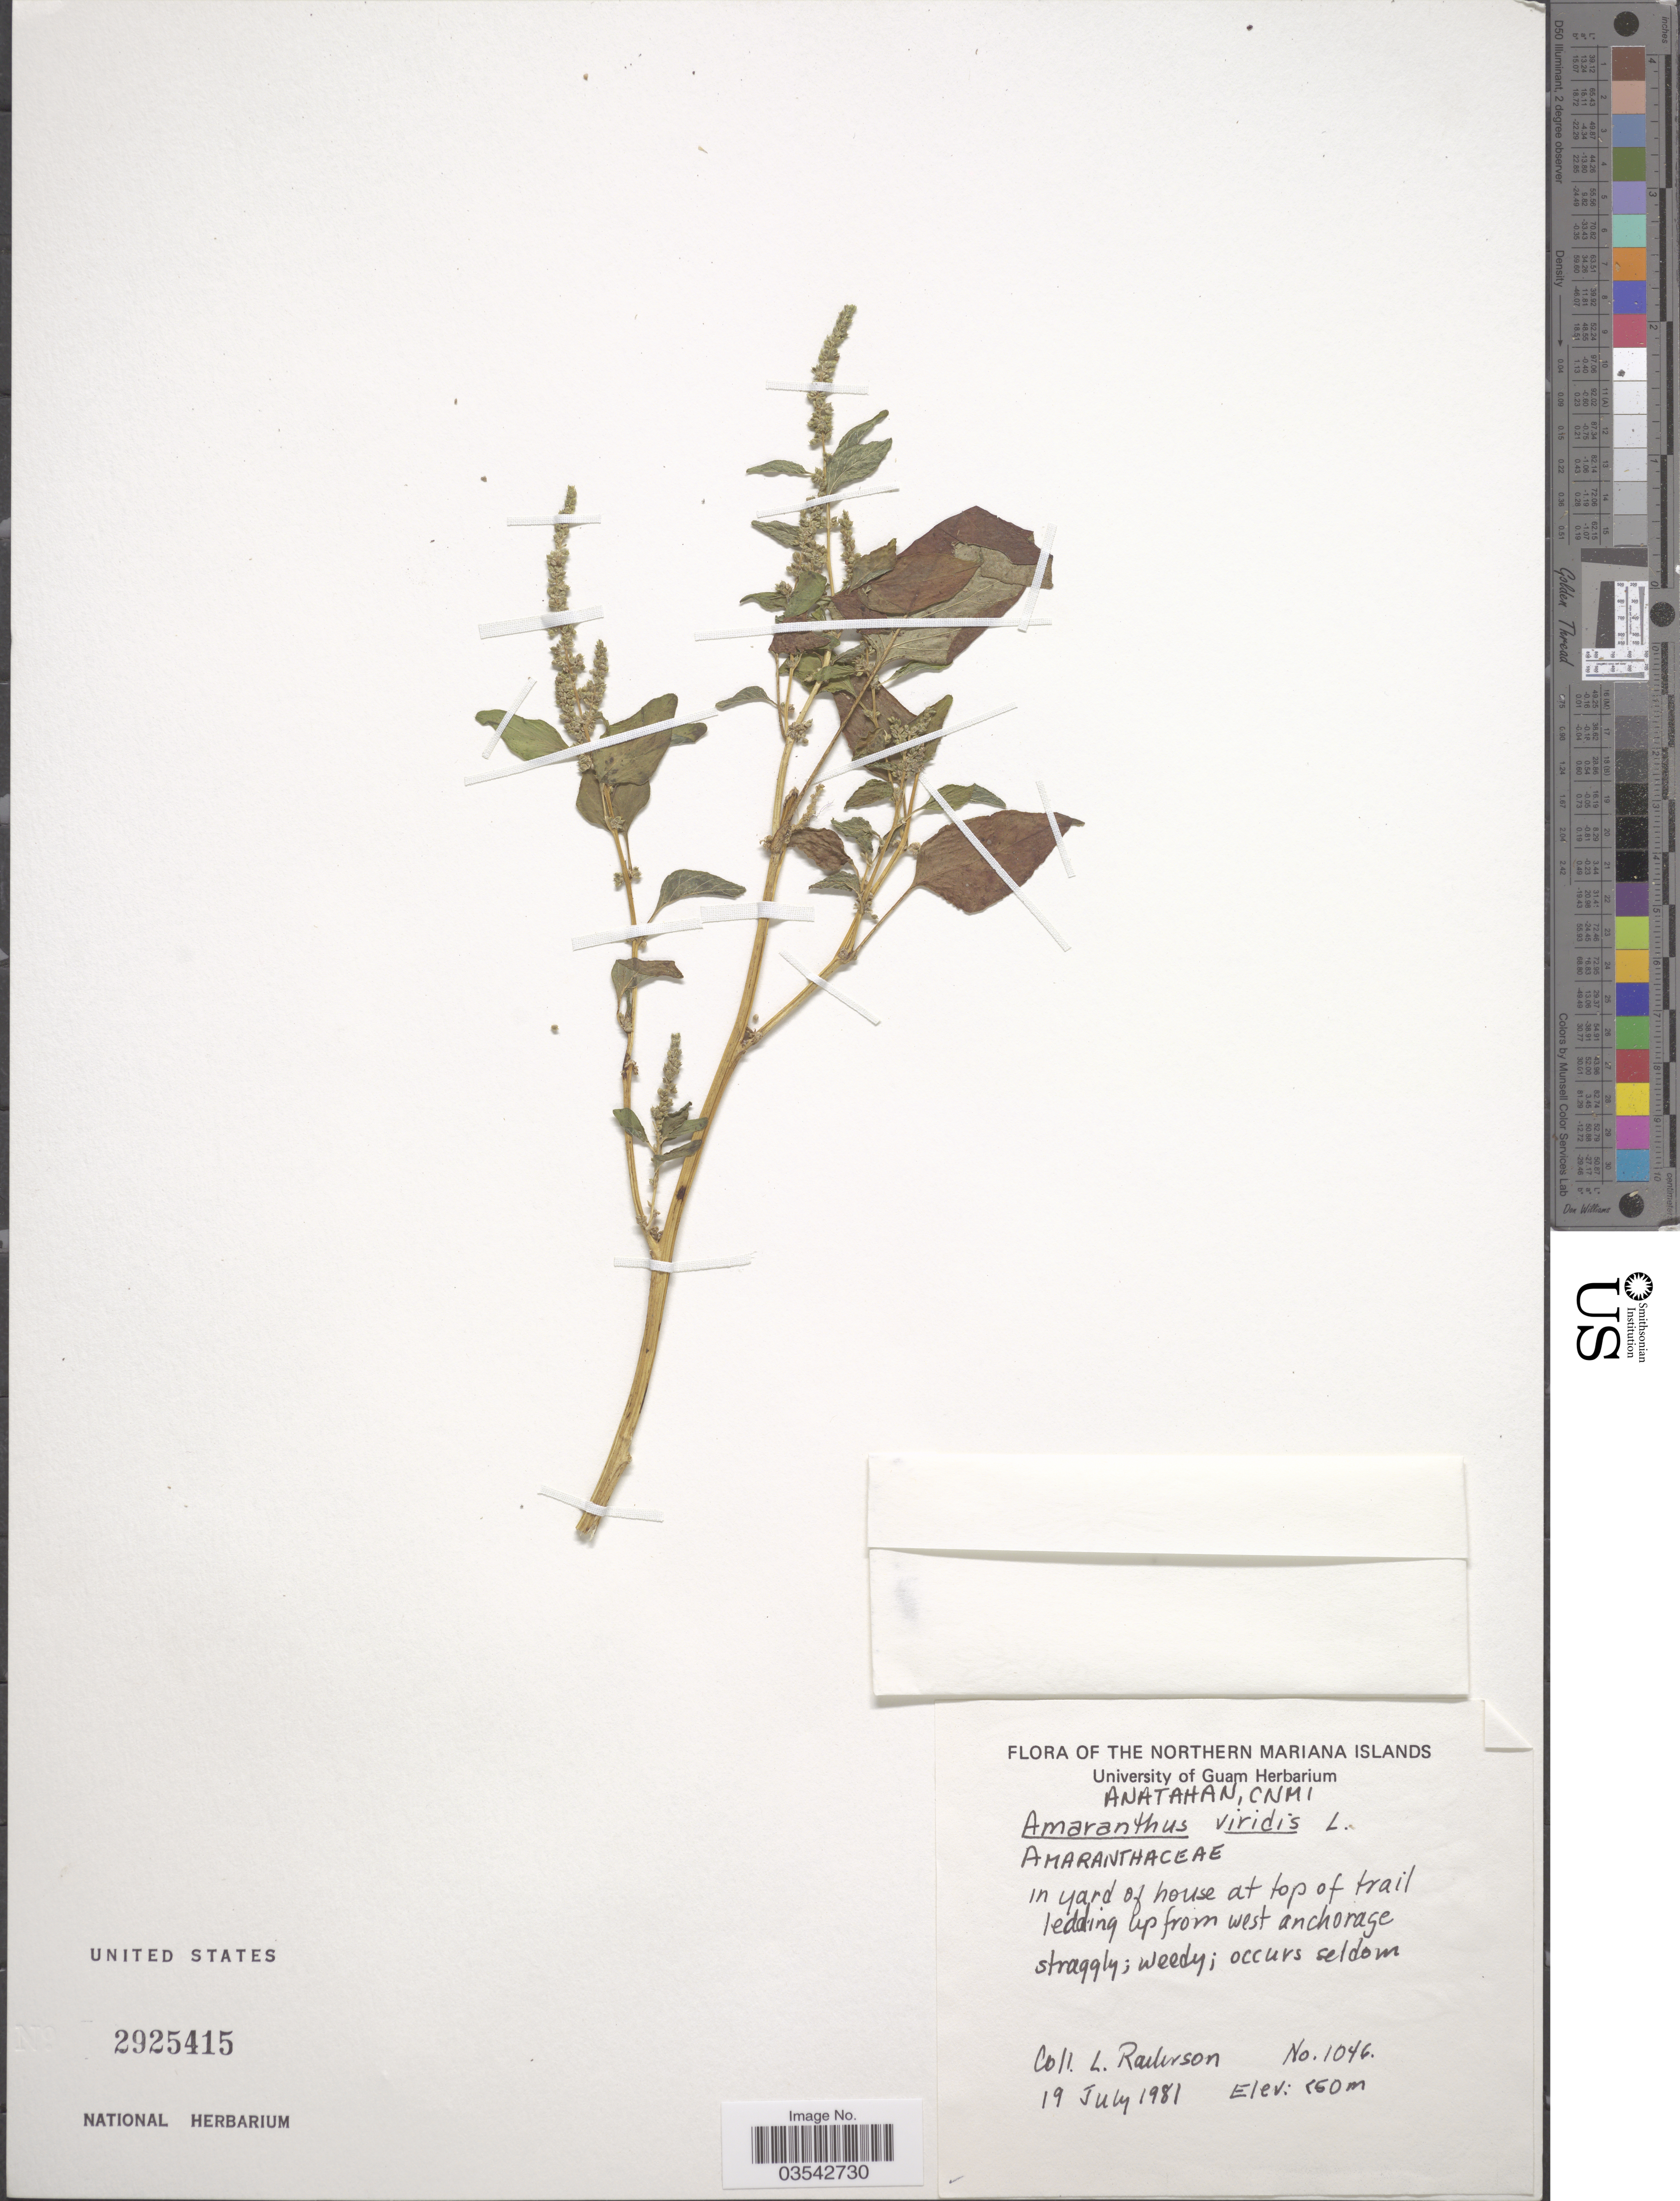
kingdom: Plantae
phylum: Tracheophyta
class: Magnoliopsida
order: Caryophyllales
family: Amaranthaceae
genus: Amaranthus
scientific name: Amaranthus viridis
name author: L.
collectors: L. Raulerson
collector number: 1046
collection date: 1981-07-19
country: Northern Mariana Islands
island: Anatahan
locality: Anatahan, CNMI. In yard of house at top of trail ledding up from west anchorage.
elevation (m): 50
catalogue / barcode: US 2925415